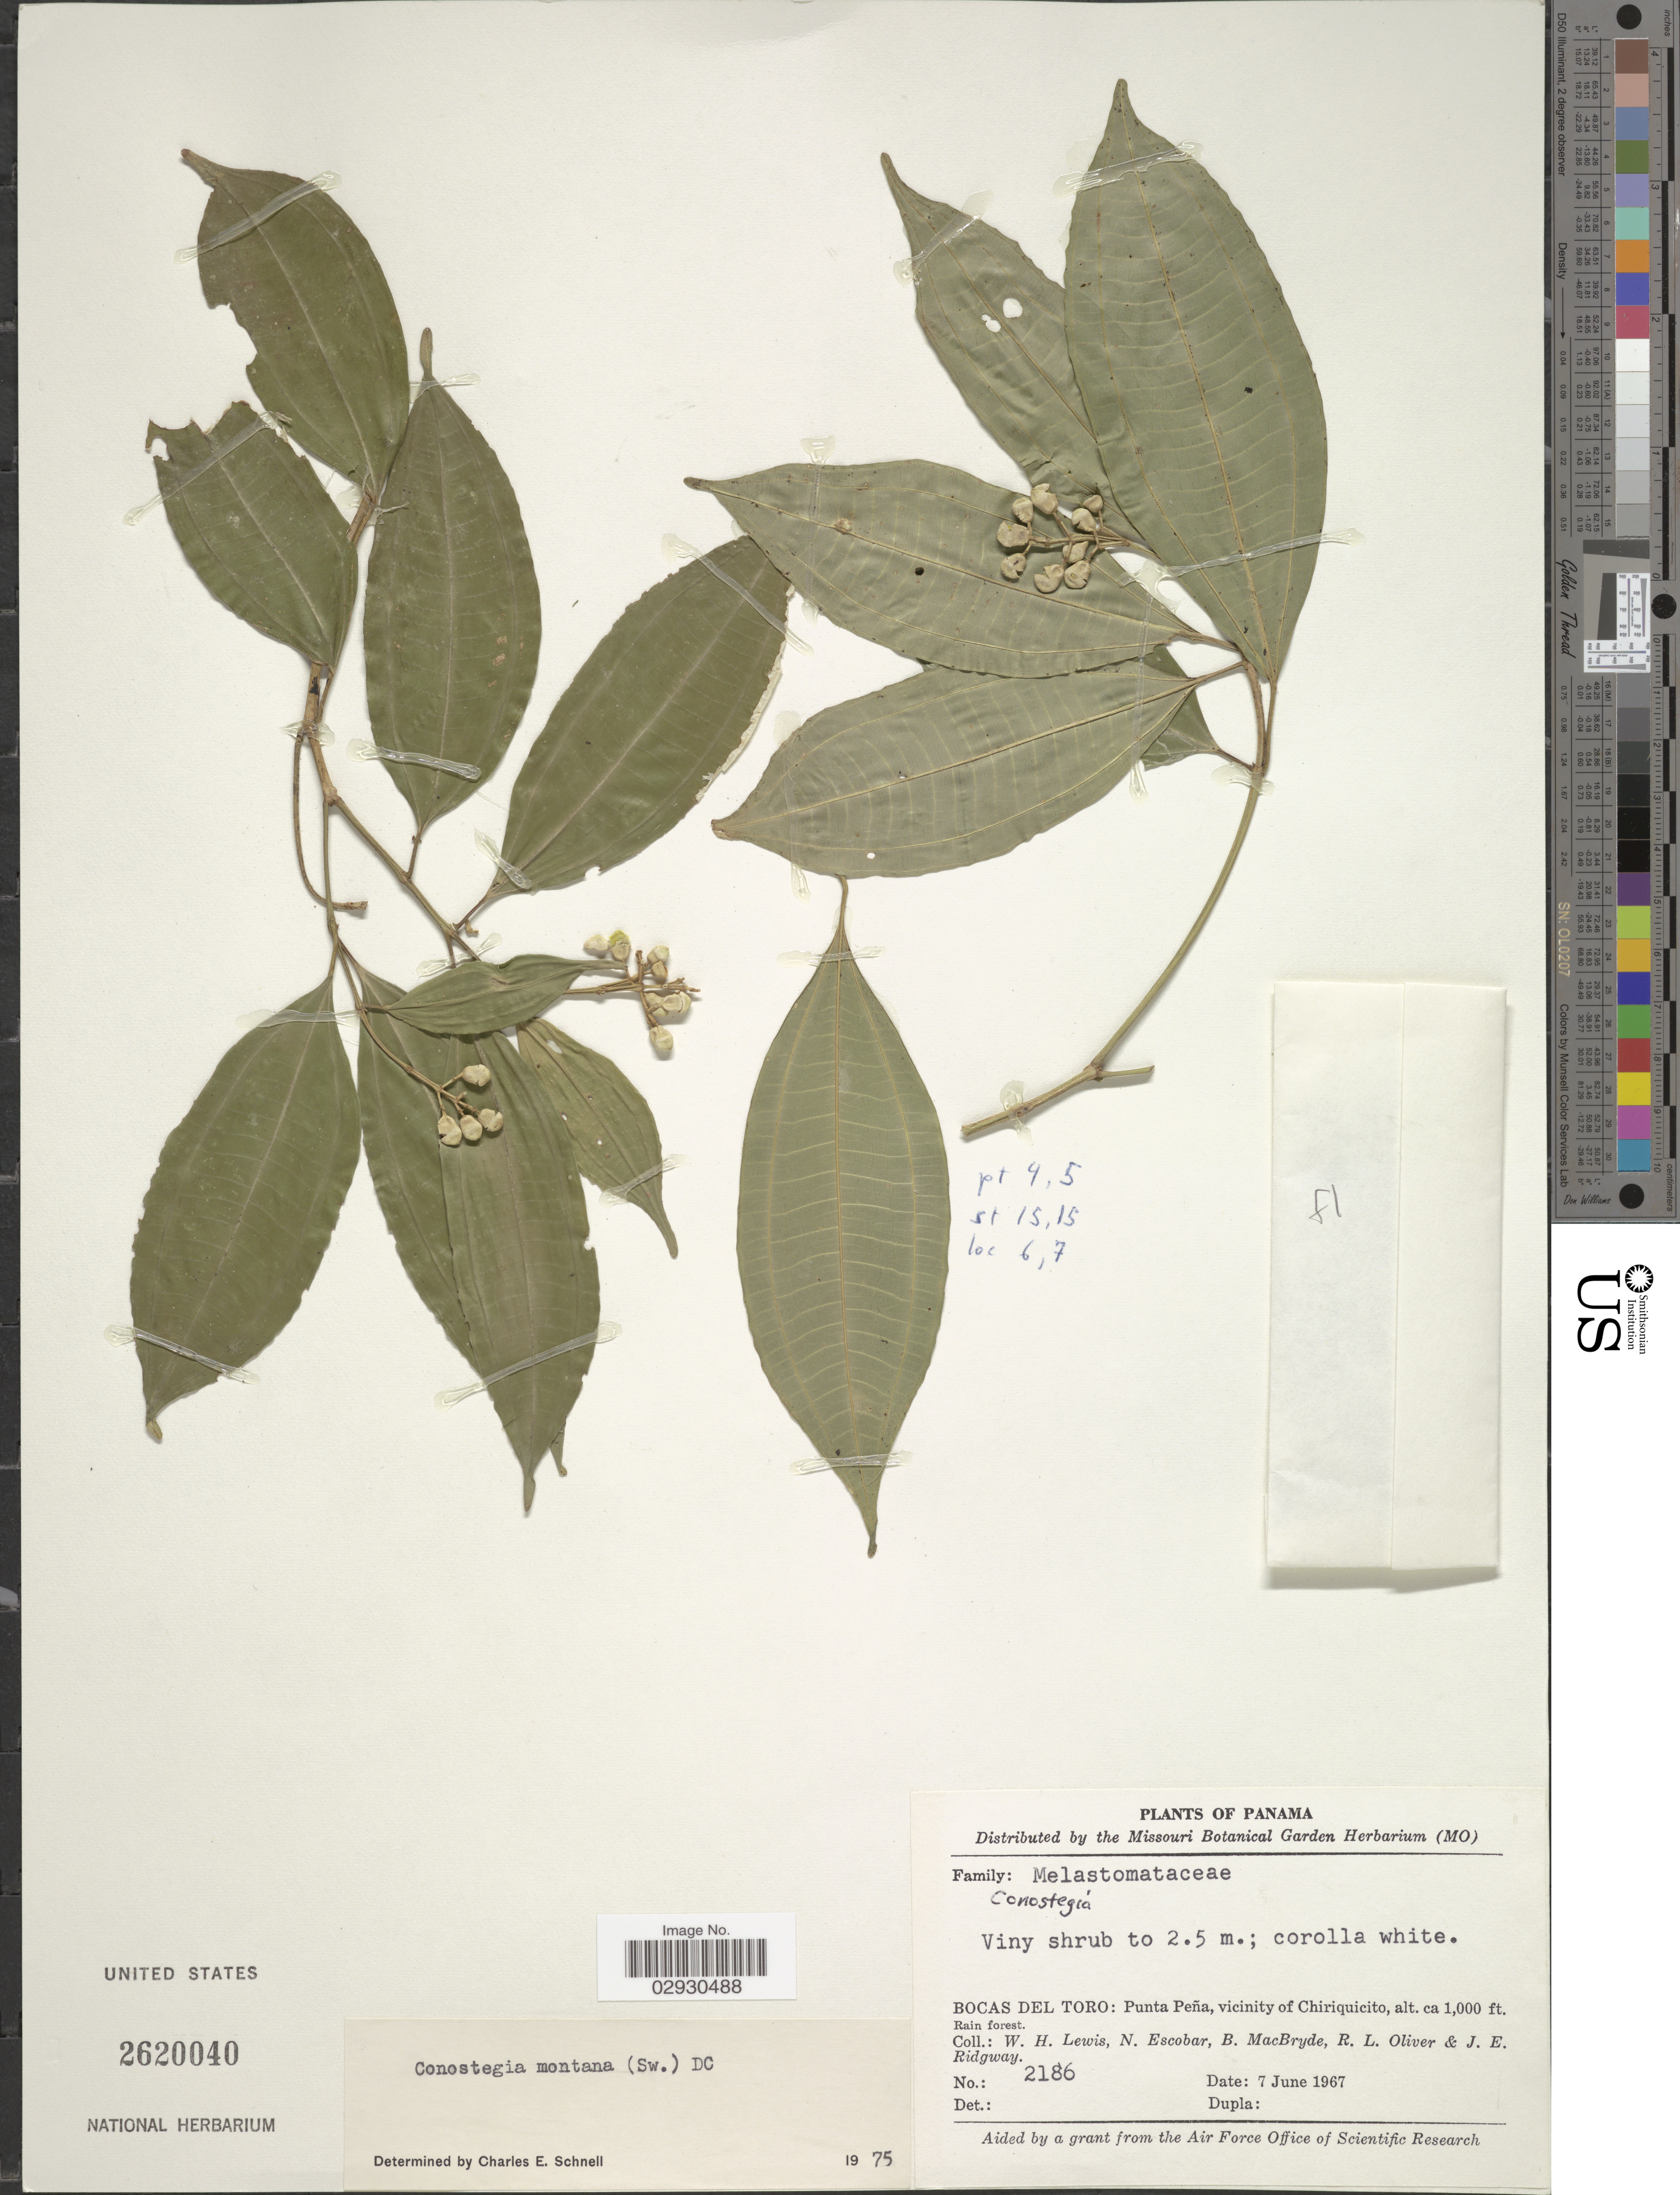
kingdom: Plantae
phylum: Tracheophyta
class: Magnoliopsida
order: Myrtales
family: Melastomataceae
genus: Conostegia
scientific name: Conostegia montana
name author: (Sw.) D. Don ex DC.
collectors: W. H. Lewis, N. Escobar, B. MacBryde, R. Oliver & J. Ridgway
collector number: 2186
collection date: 1967-06-07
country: Panama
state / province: Bocas del Toro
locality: Punta Peña, vicinity of Chiriquicito.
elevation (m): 305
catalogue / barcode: US 2620040